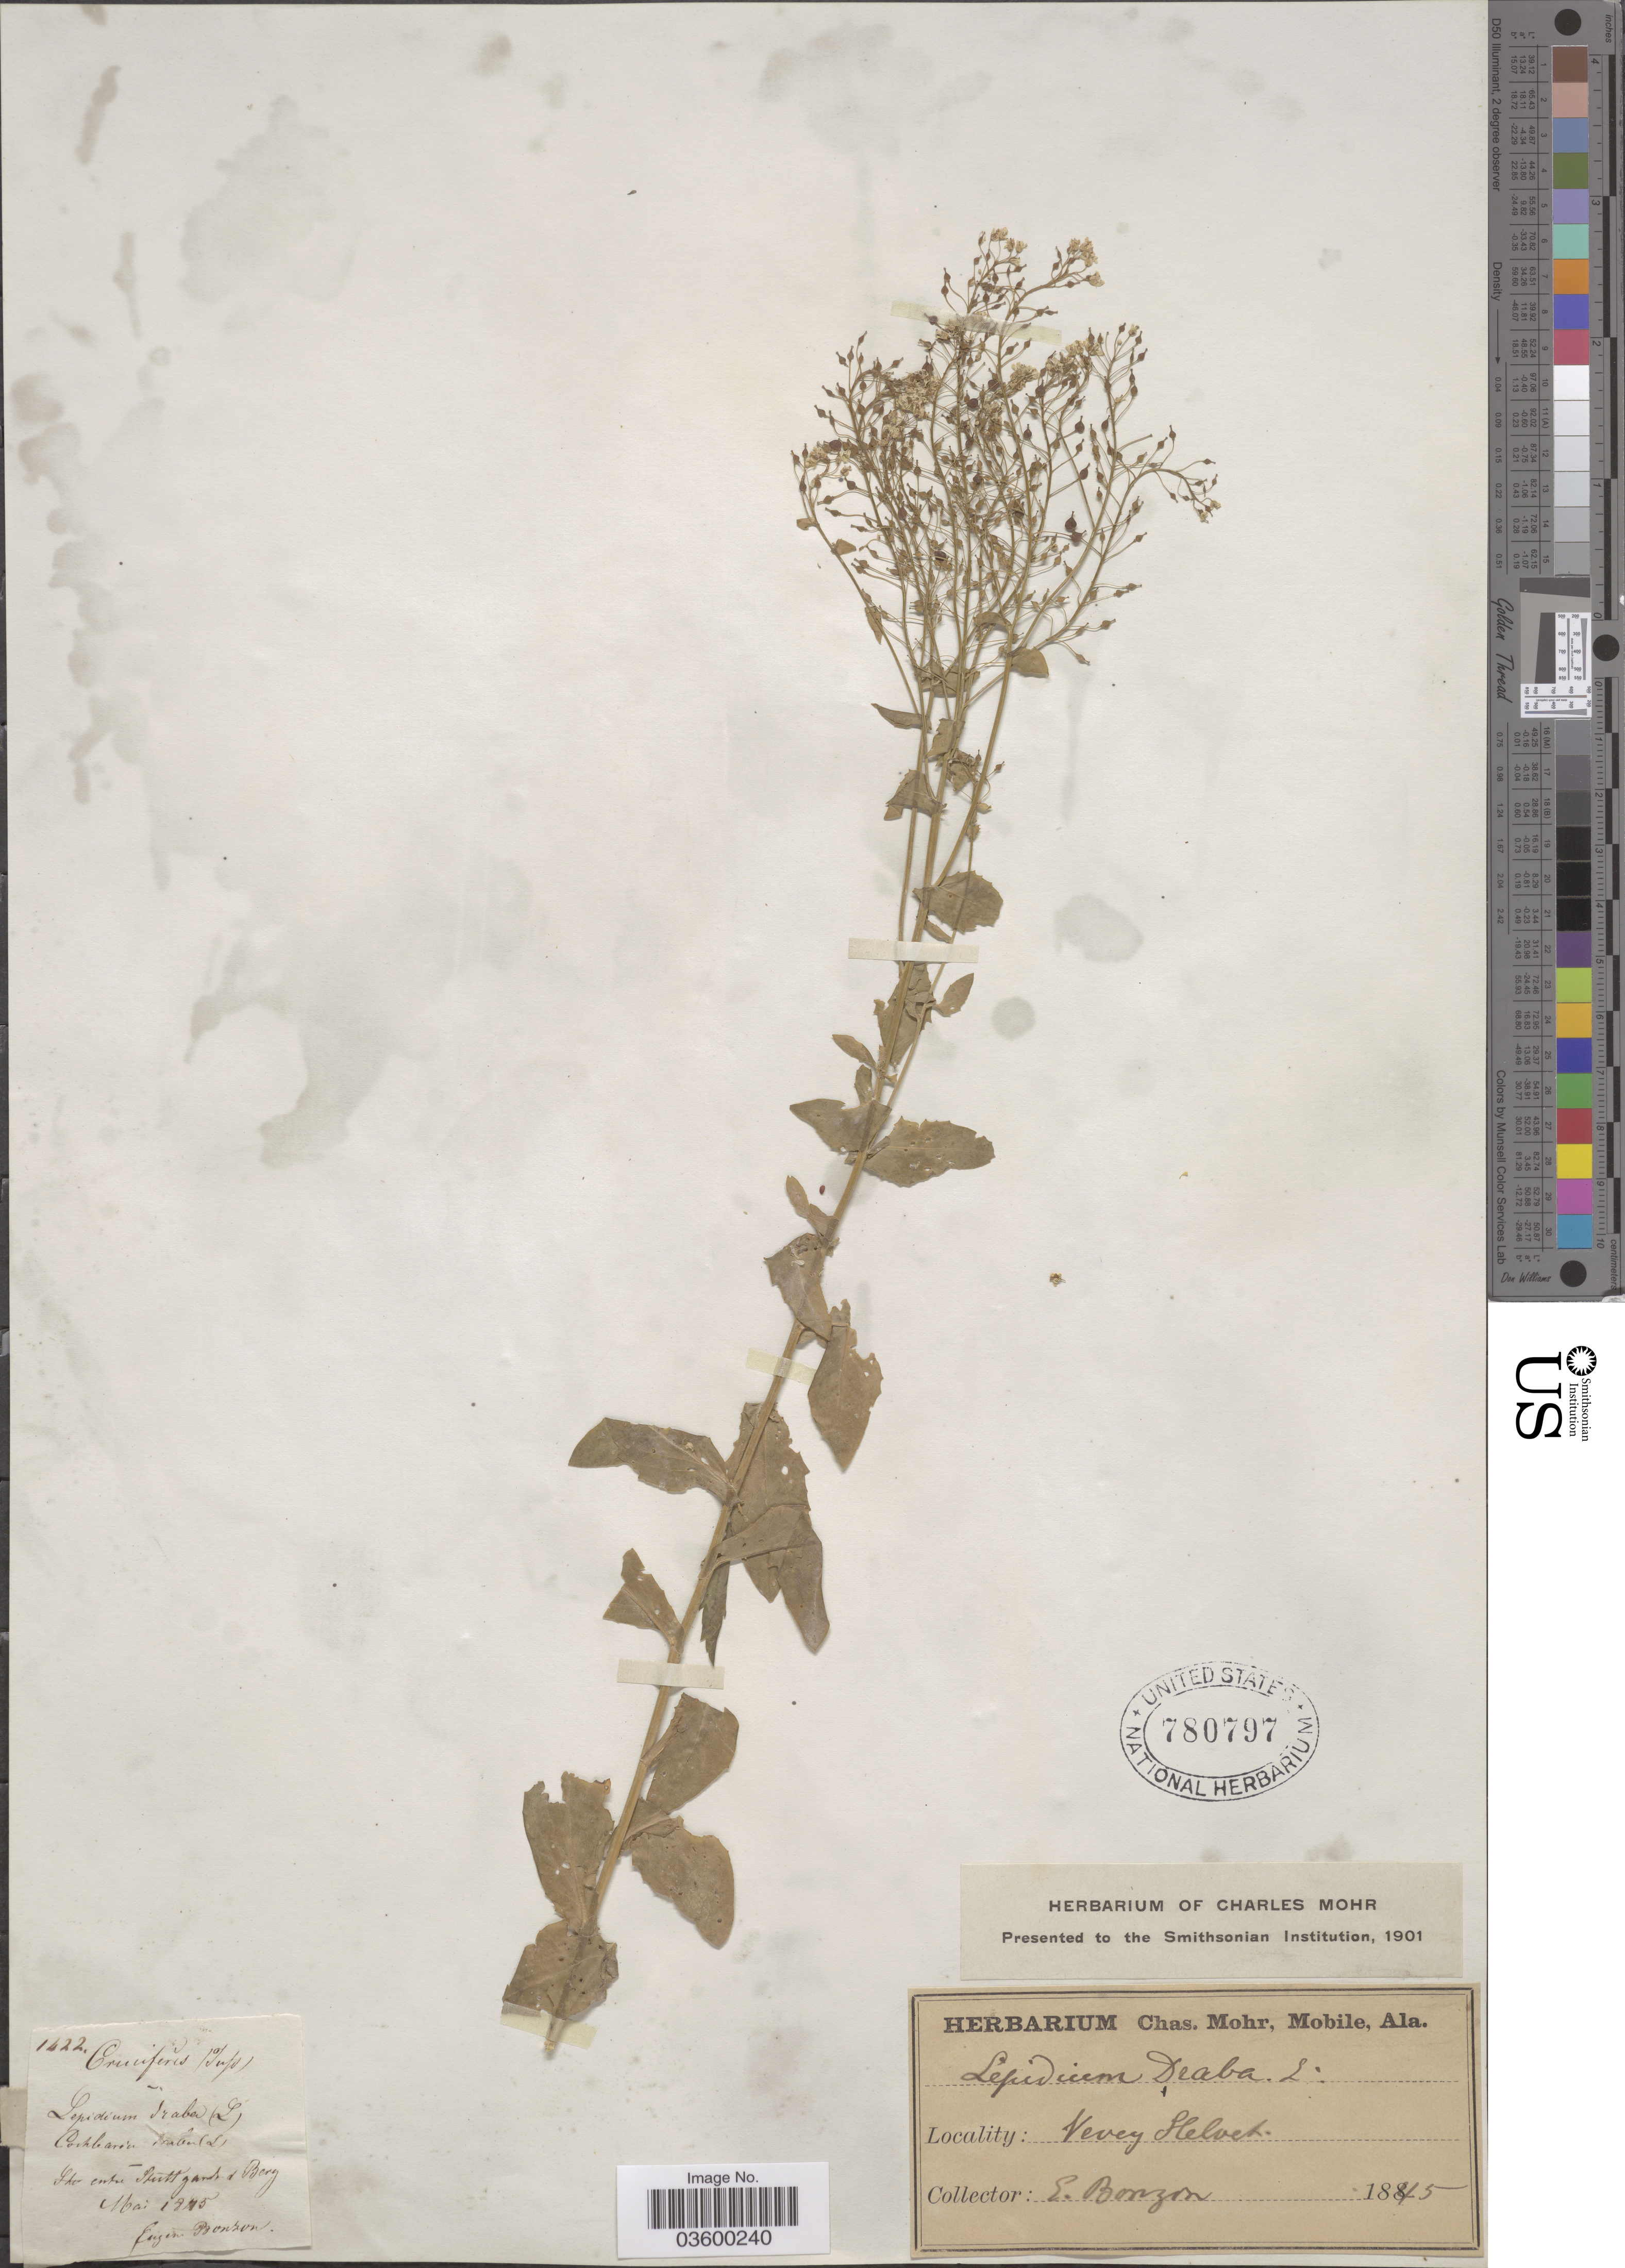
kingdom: Plantae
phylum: Tracheophyta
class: Magnoliopsida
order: Brassicales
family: Brassicaceae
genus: Lepidium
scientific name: Lepidium draba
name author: L.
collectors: E. Bonzon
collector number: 1422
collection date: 1845-05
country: Switzerland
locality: Entre Stuttgardt & Berg. Vevey. Helvet.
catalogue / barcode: US 780797